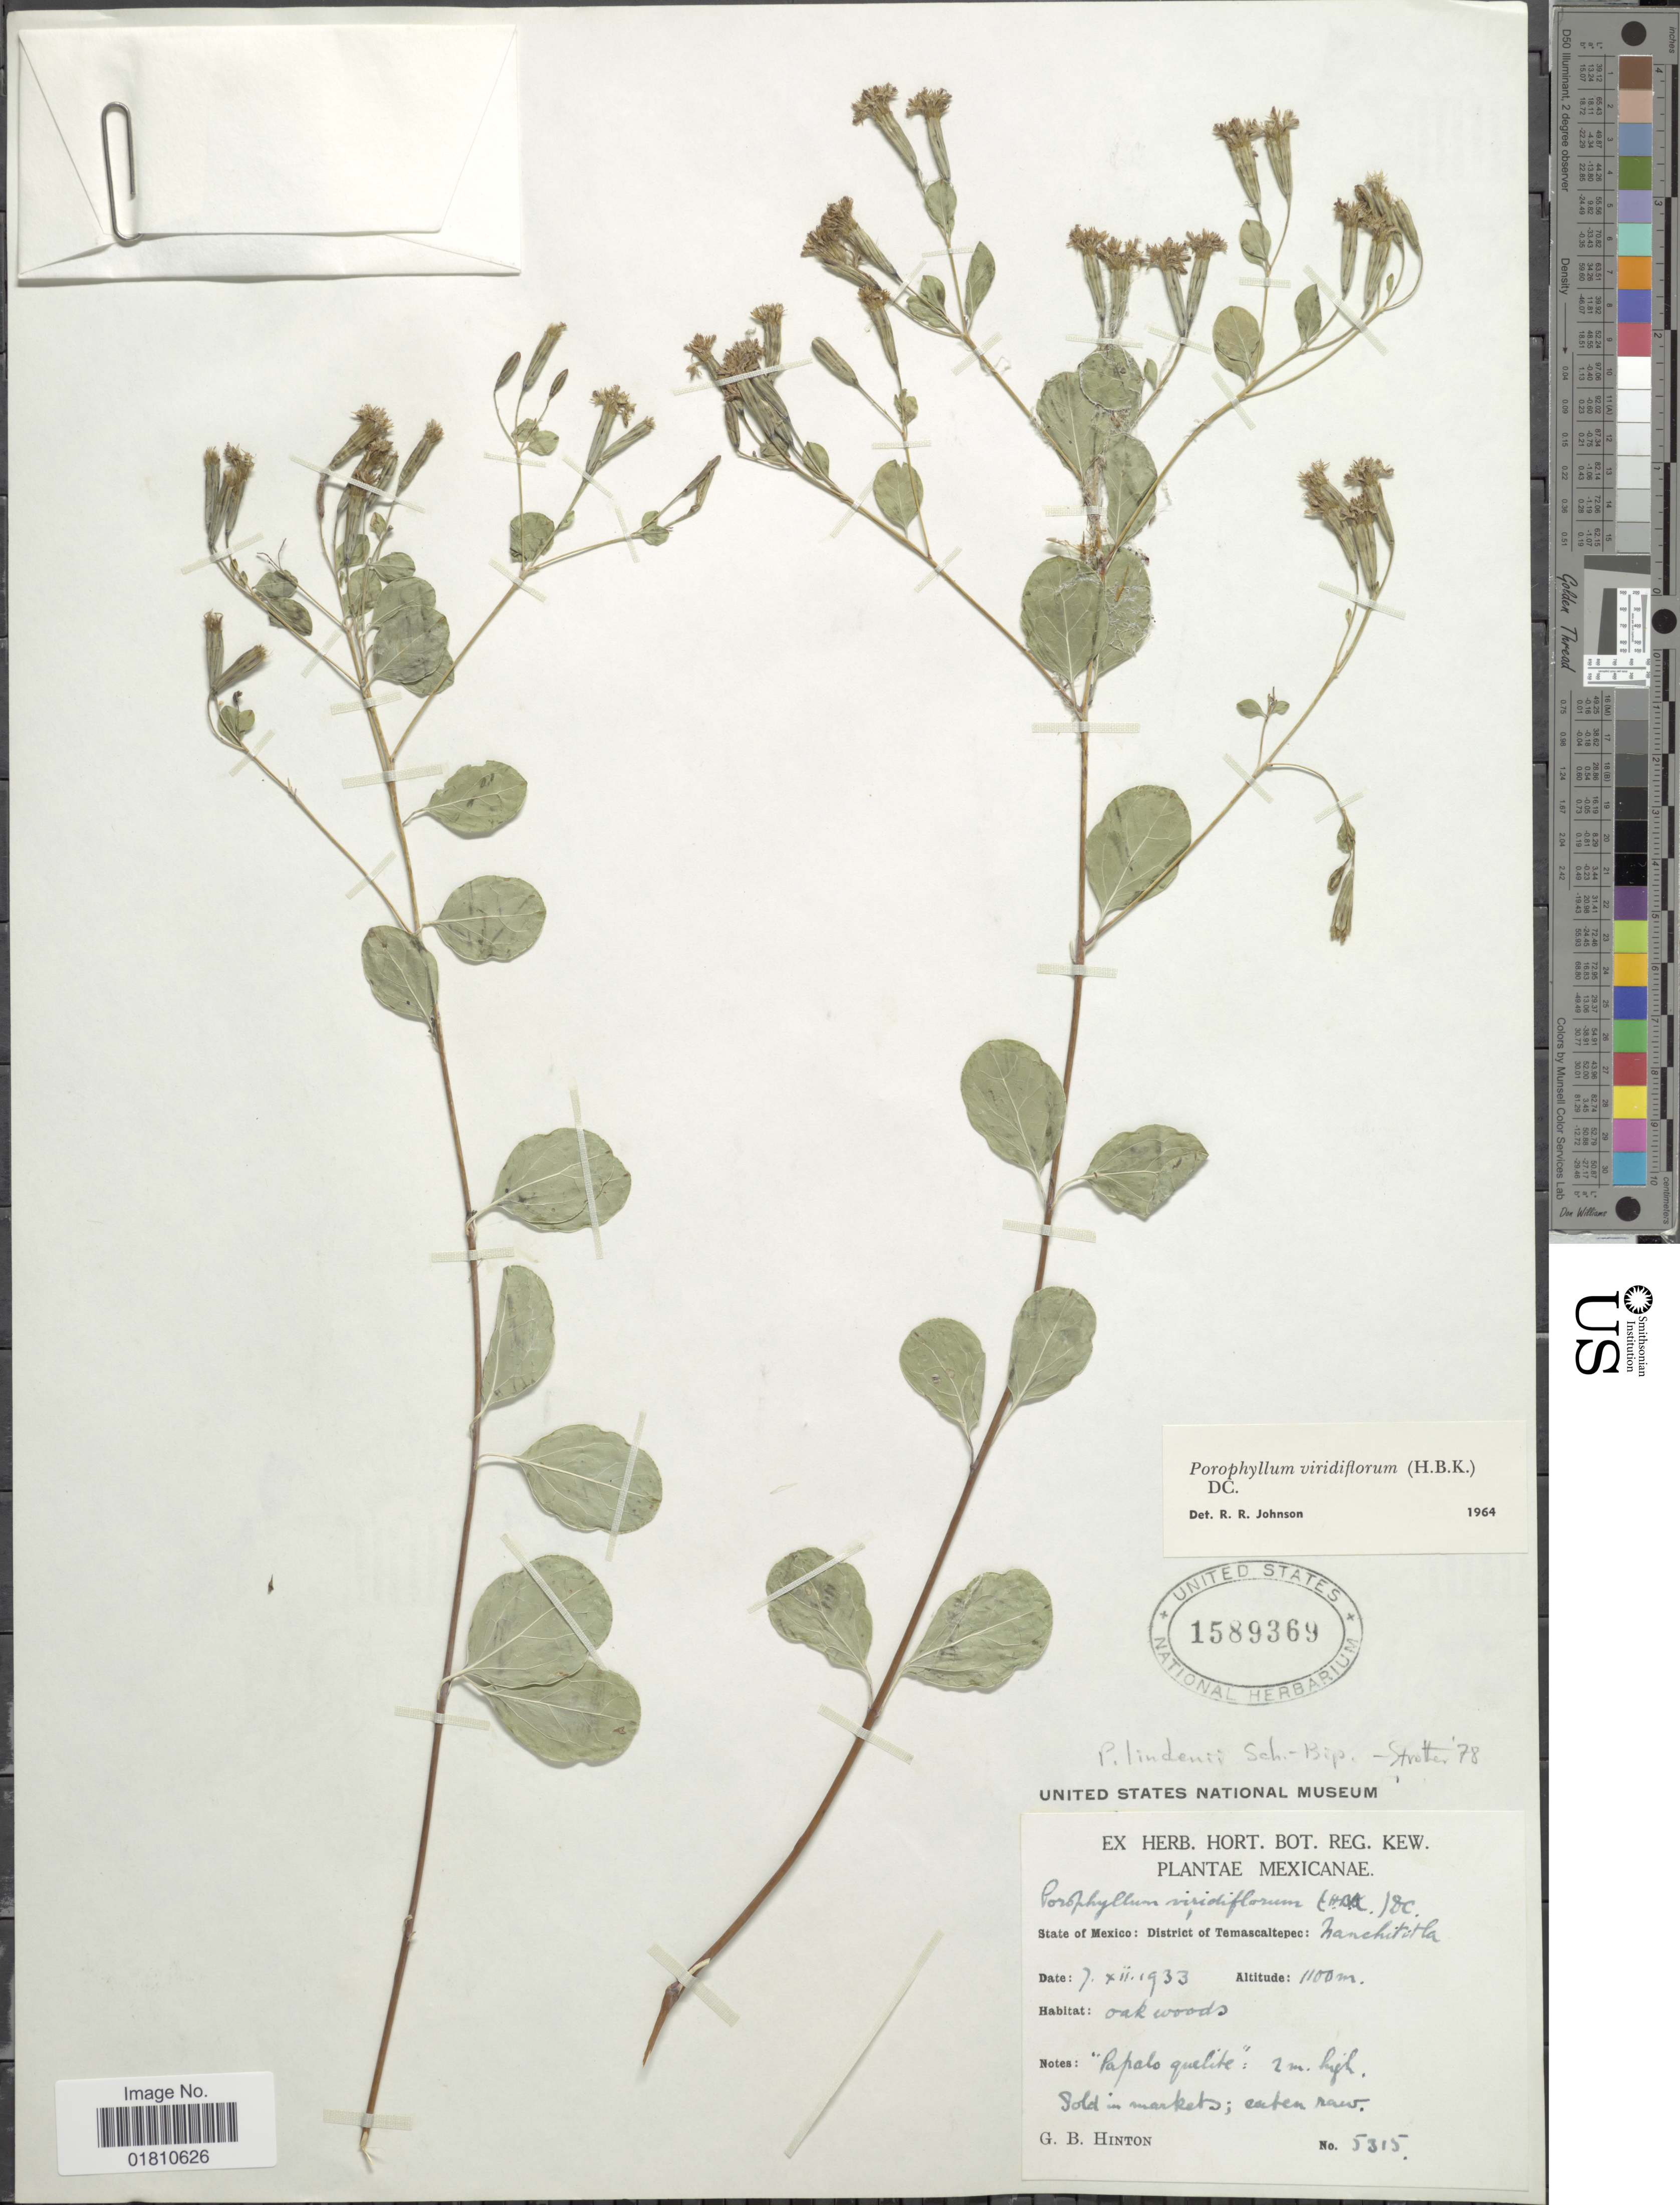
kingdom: Plantae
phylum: Tracheophyta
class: Magnoliopsida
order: Asterales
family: Asteraceae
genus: Porophyllum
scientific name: Porophyllum lindenii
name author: Sch. Bip. ex Seem.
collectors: G. B. Hinton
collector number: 5315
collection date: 1933-12-07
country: Mexico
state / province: México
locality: District of Temascaltepec: nanchititla, oak woods.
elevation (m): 1100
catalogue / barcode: US 1589369